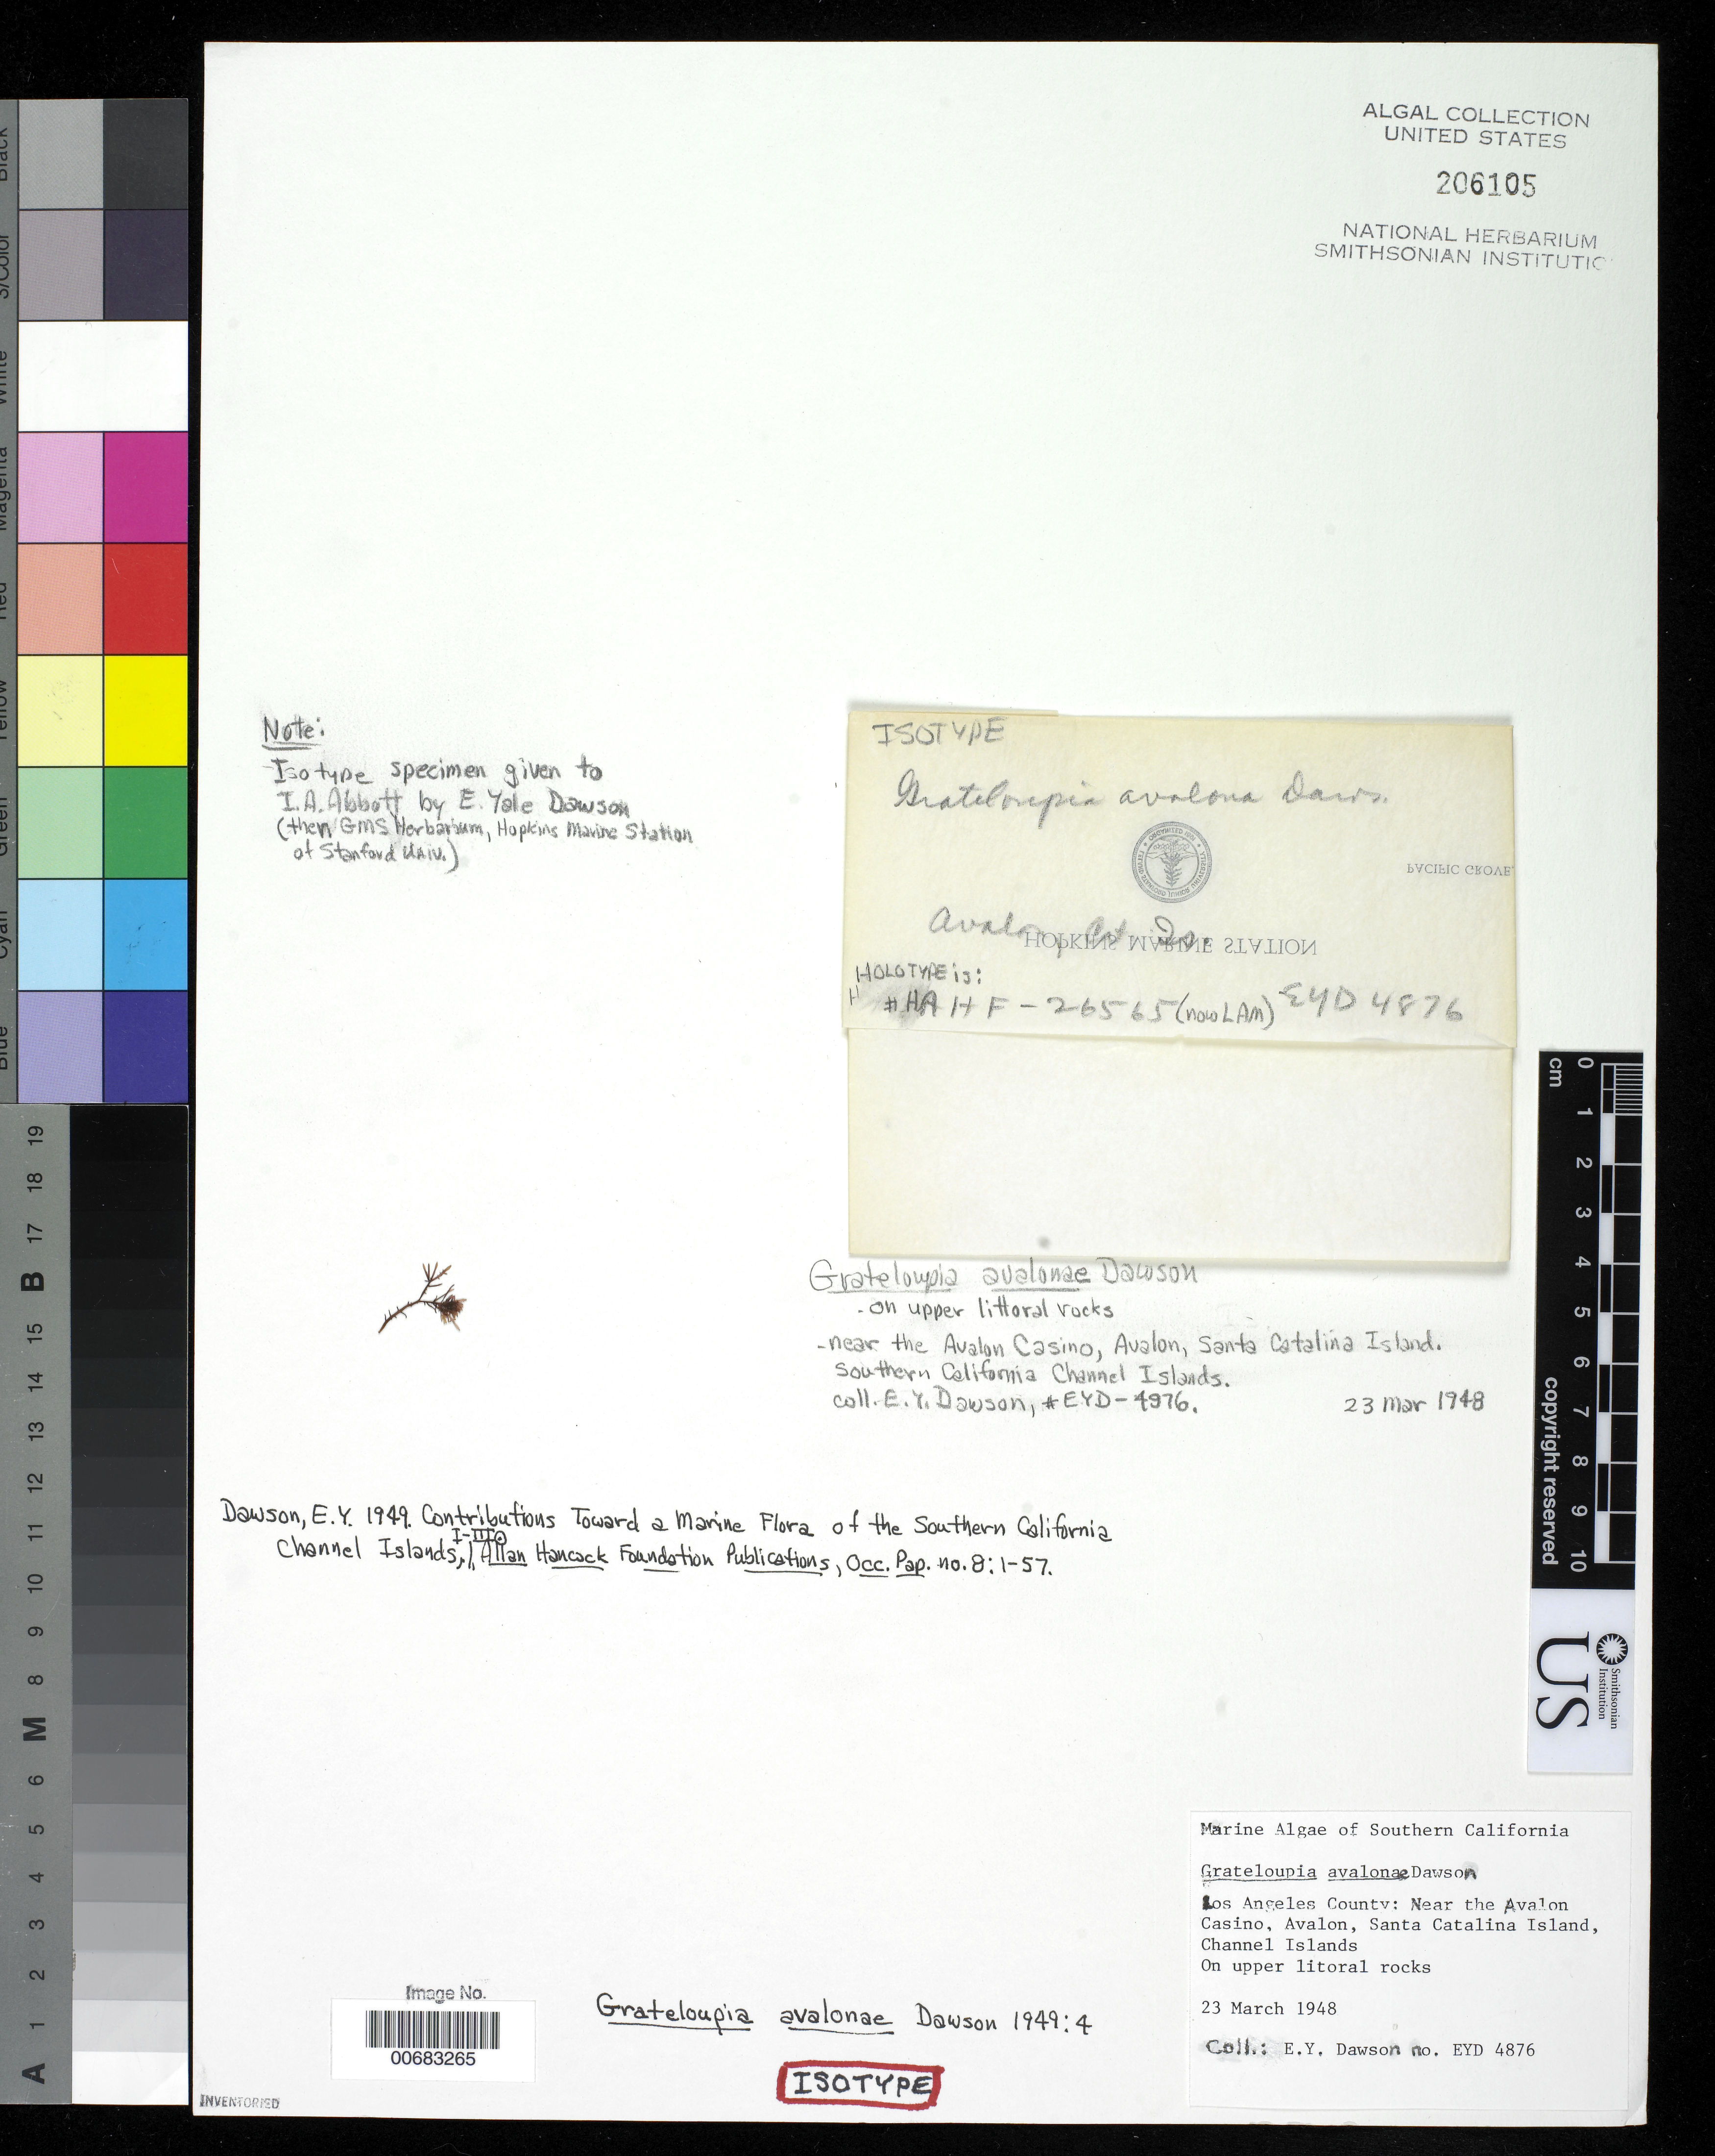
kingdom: Plantae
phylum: Rhodophyta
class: Florideophyceae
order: Halymeniales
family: Halymeniaceae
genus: Grateloupia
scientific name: Grateloupia avalonae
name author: E.Y. Dawson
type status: Isotype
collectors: E. Y. Dawson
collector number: EYD 4876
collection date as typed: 23 Mar 1948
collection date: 1948-03-23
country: United States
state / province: California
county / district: Los Angeles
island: Santa Catalina Island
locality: Avalon, near the Avalon Casino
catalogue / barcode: US 206105